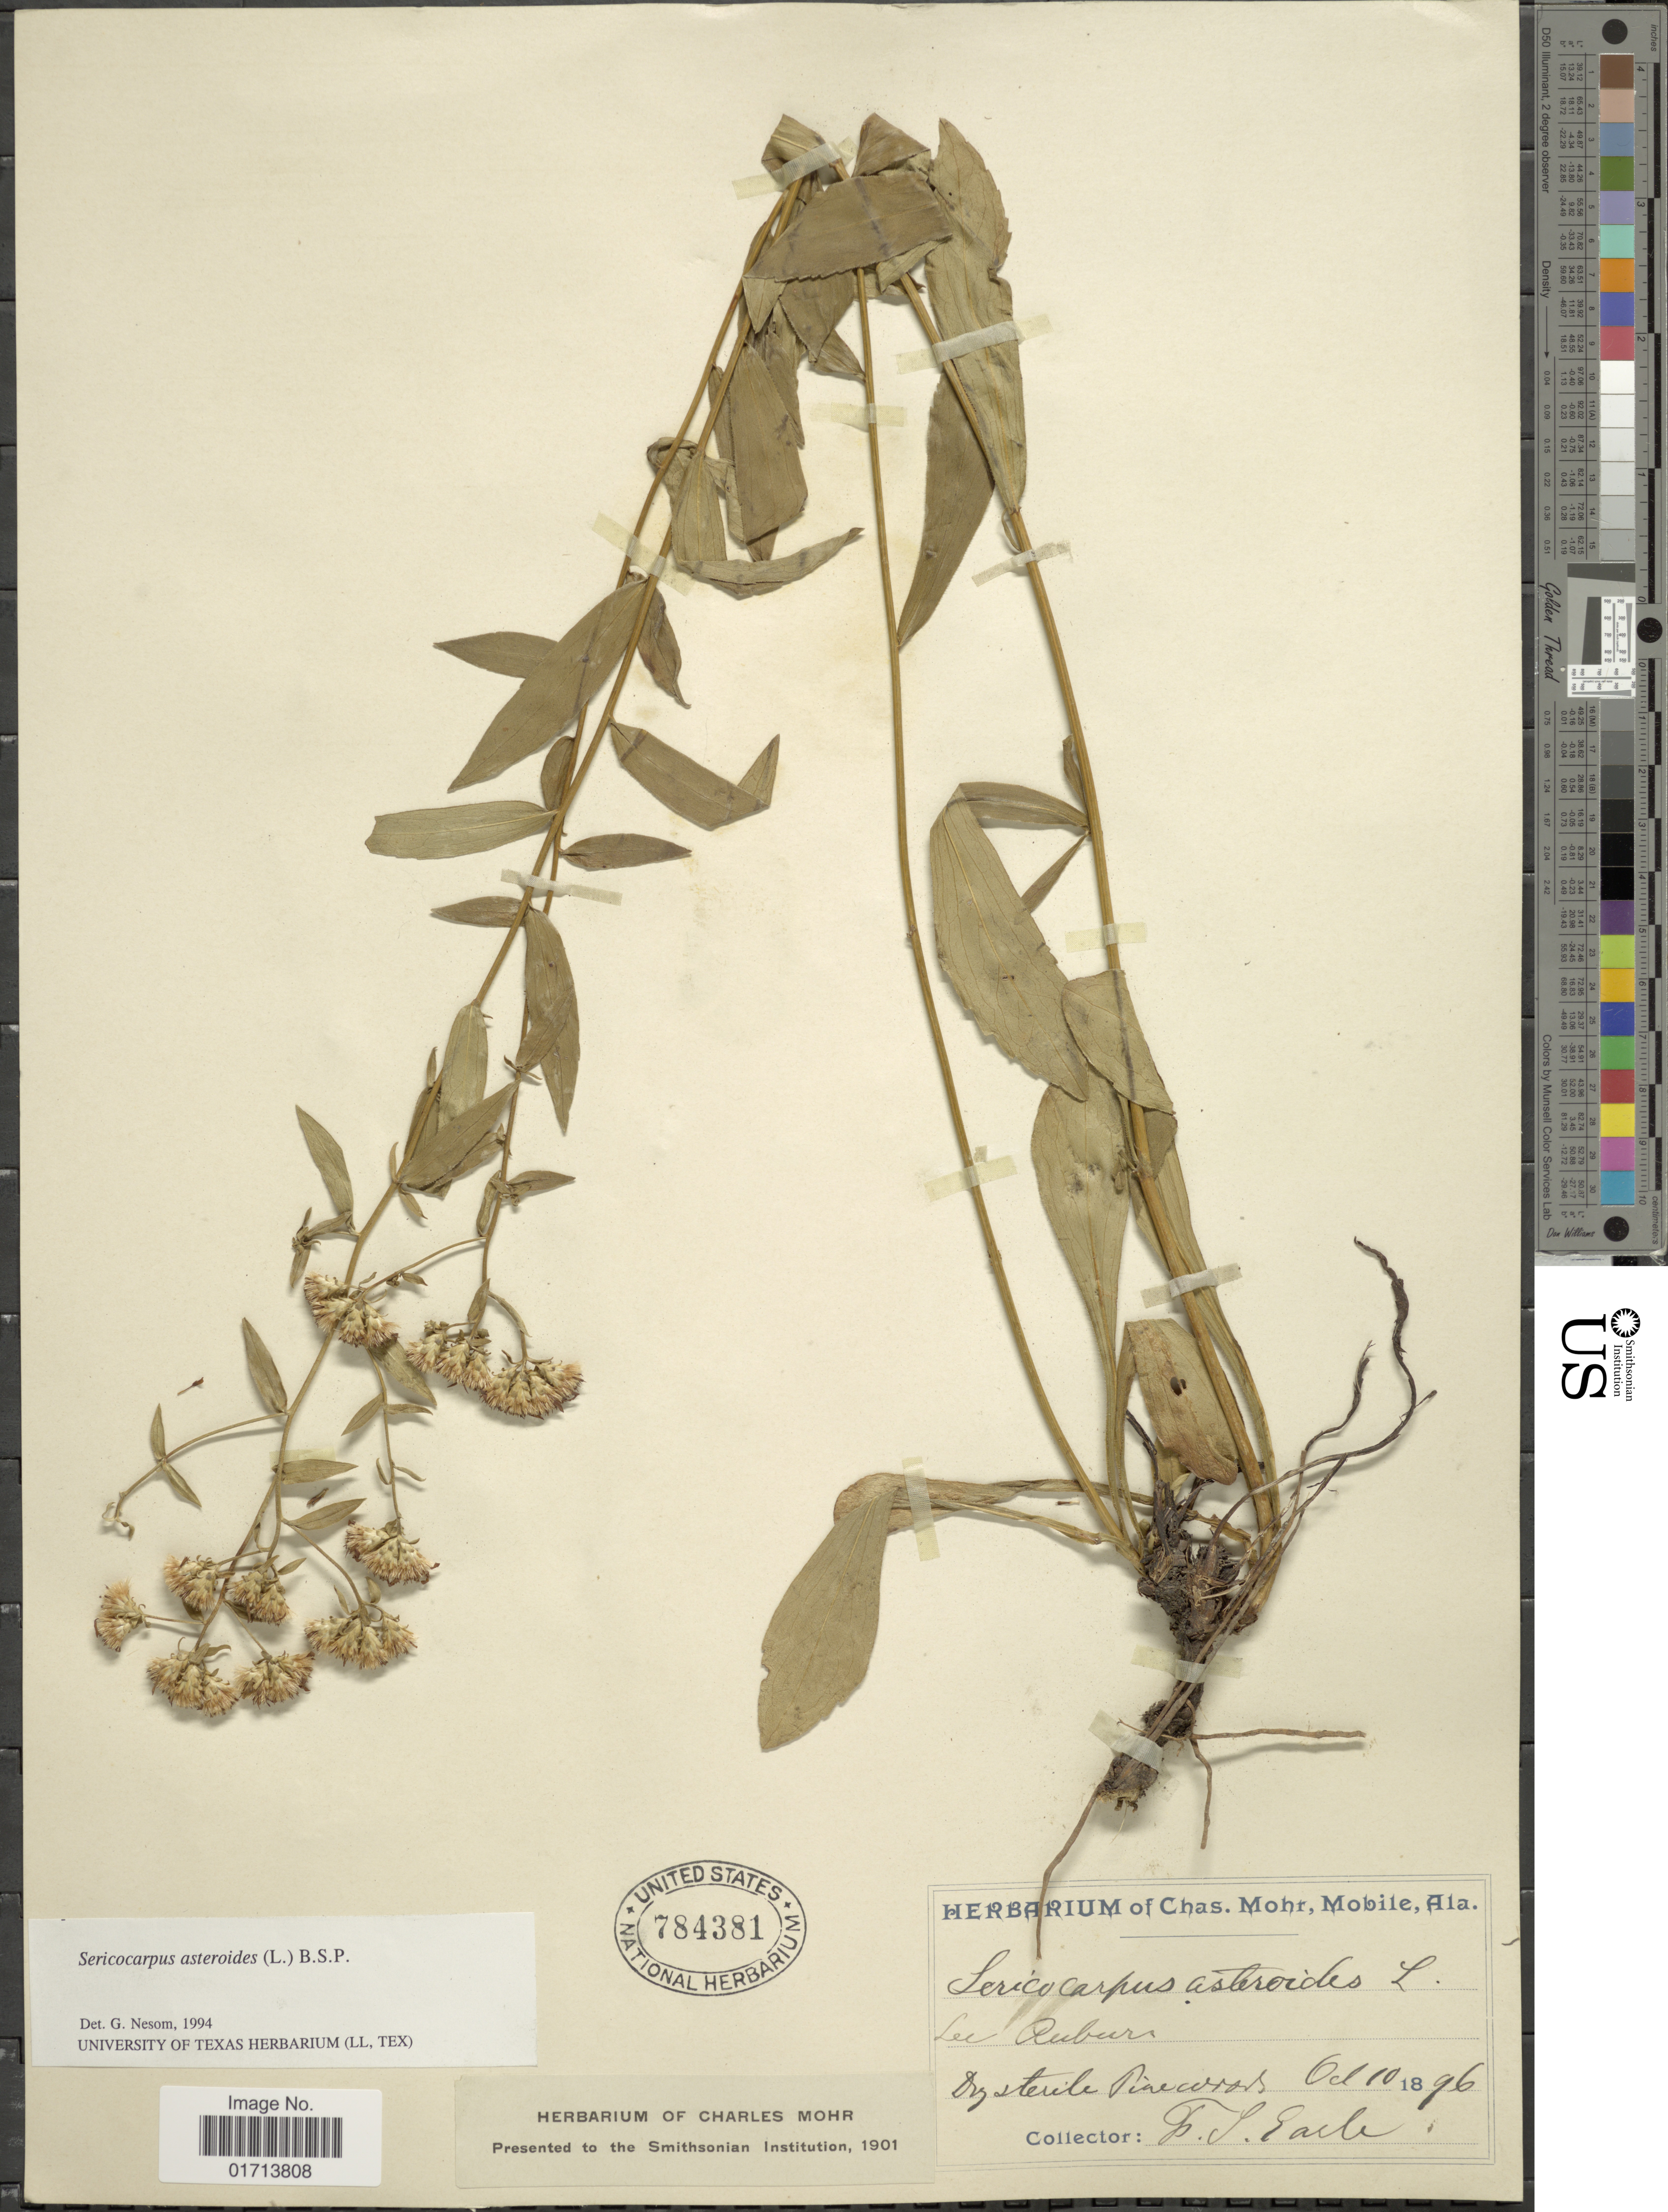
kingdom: Plantae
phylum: Tracheophyta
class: Magnoliopsida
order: Asterales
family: Asteraceae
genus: Sericocarpus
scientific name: Sericocarpus asteroides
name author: (L.) Britton, Stearns & Poggenb.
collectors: F. S. Earle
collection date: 1896-10-10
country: United States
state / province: Alabama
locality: Lee Auburn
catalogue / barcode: US 784381